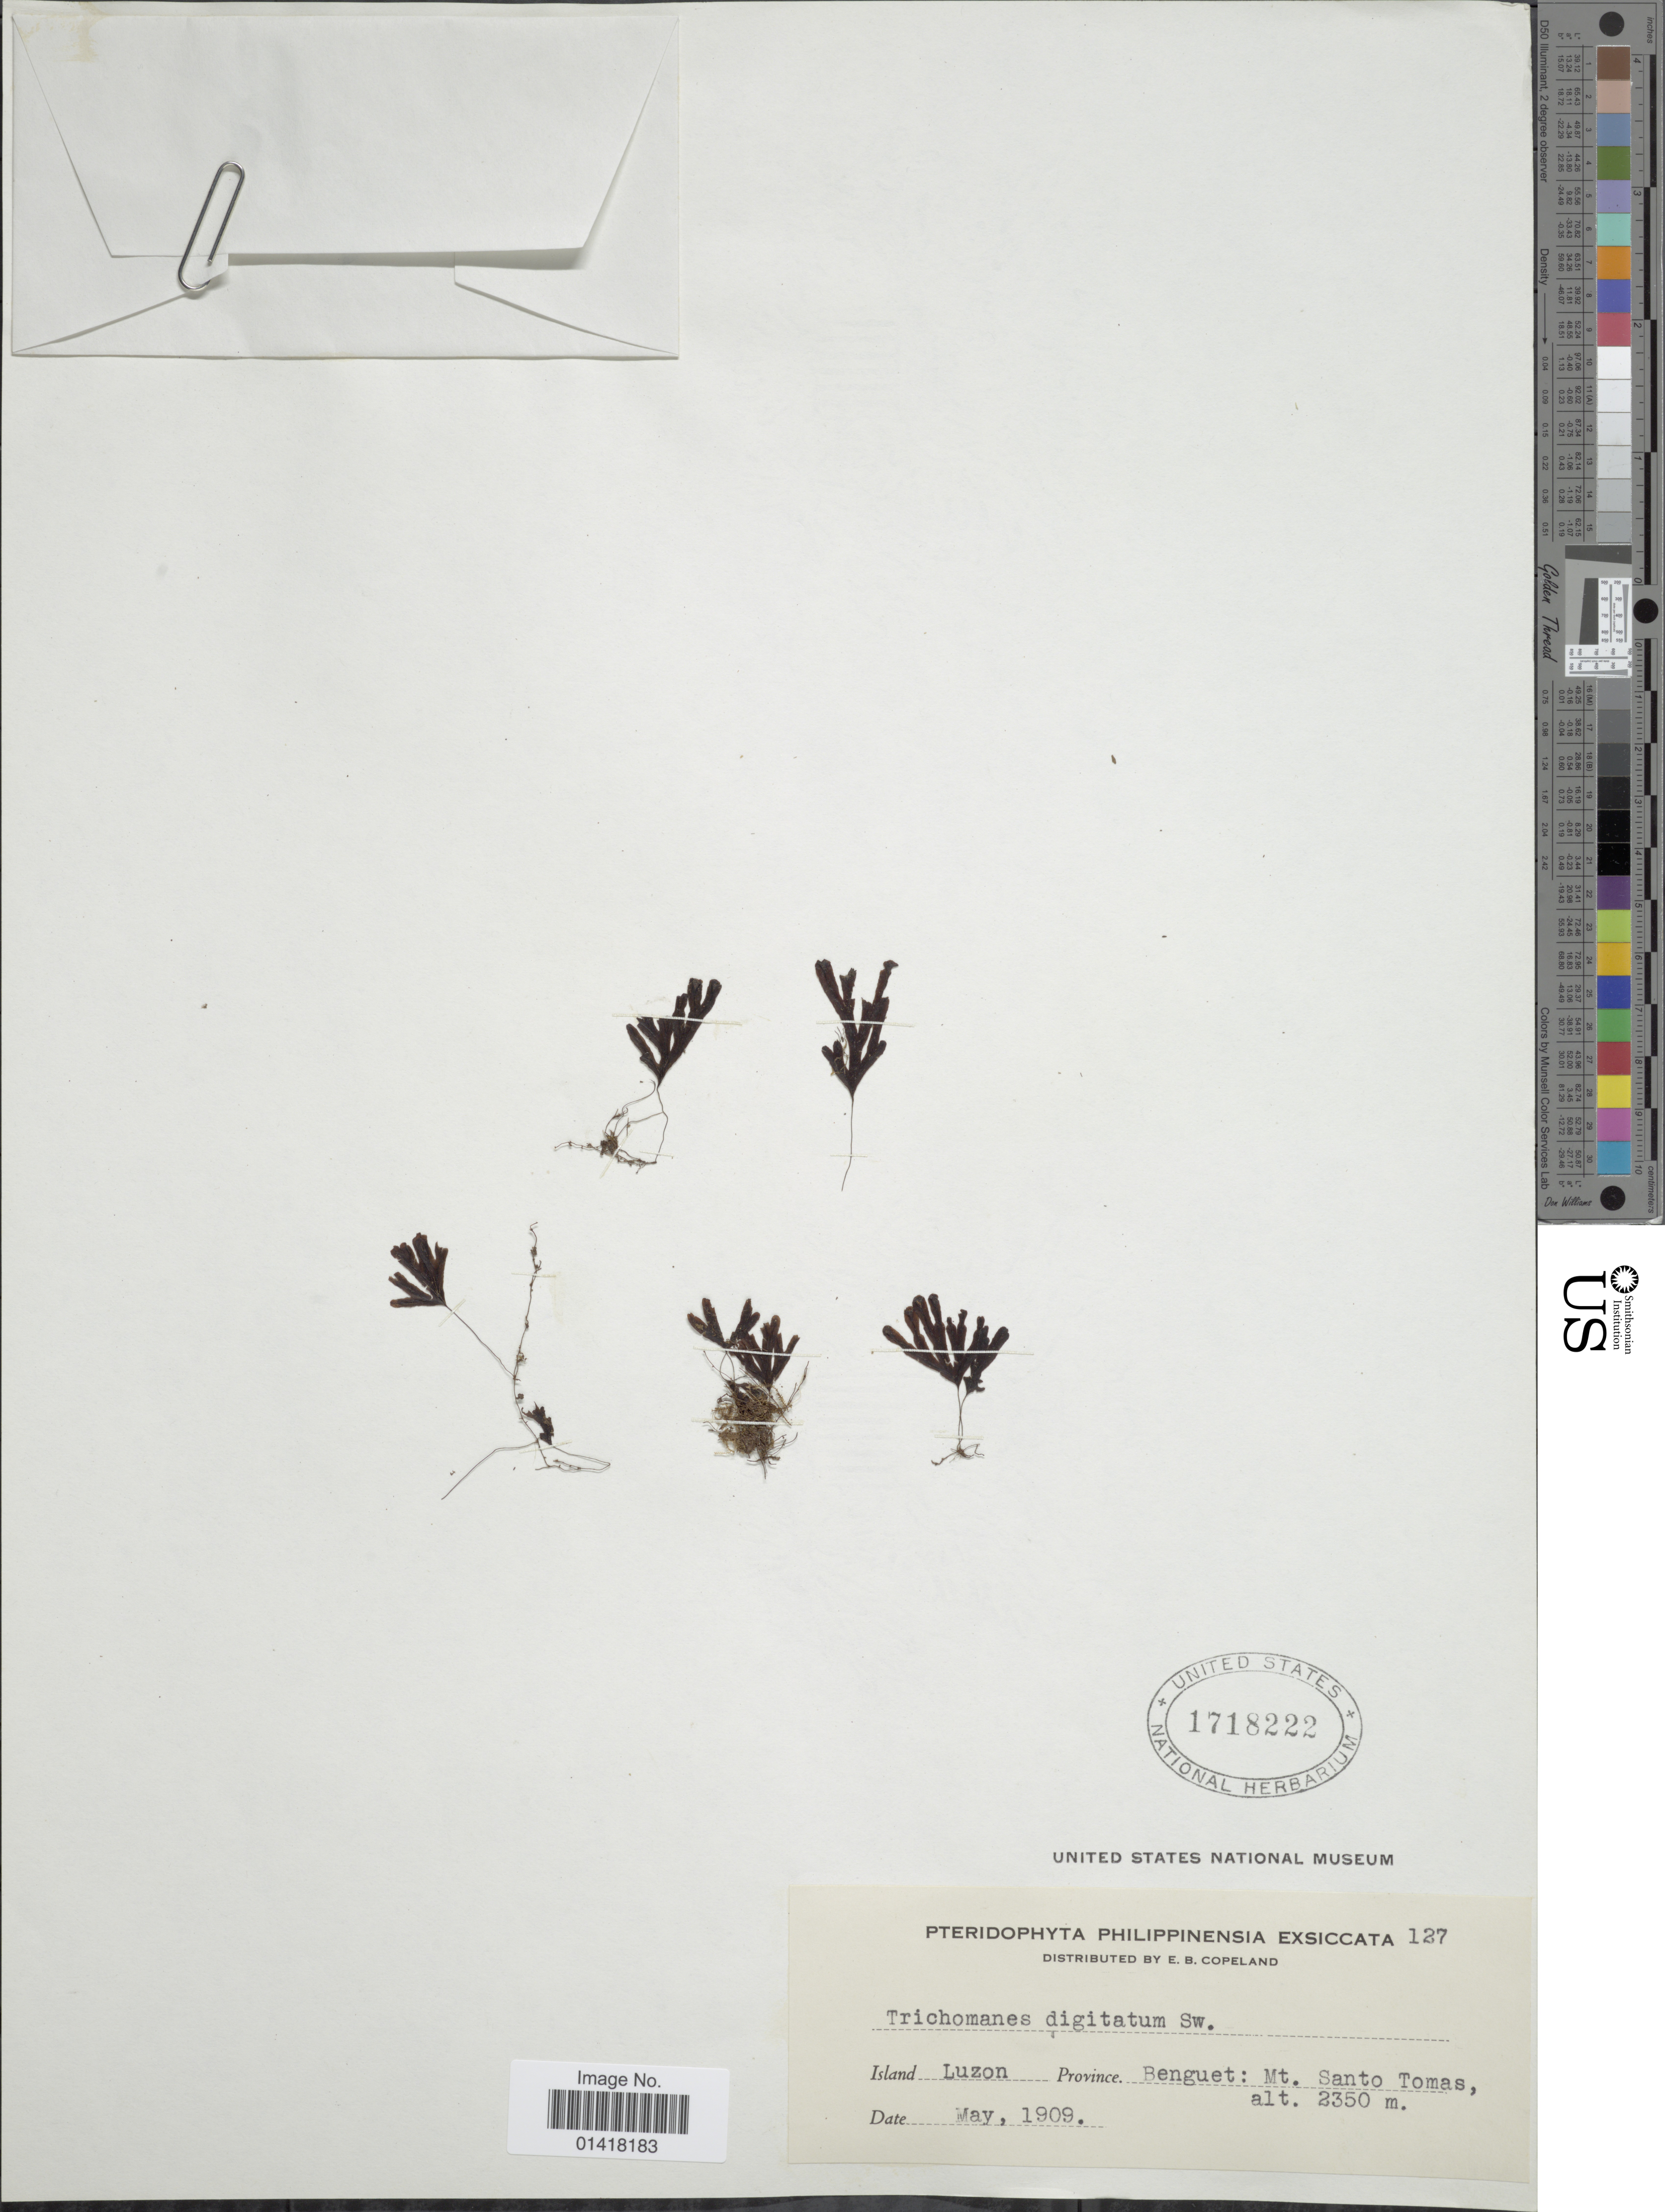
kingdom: Plantae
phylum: Tracheophyta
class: Polypodiopsida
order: Hymenophyllales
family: Hymenophyllaceae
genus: Hymenophyllum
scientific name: Hymenophyllum digitatum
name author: (Sw.) Fosberg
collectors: E. B. Copeland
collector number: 127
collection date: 1909-05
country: Philippines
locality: Island Luzon, province Benguet: Mt. Santo Tomas.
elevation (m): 2350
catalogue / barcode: US 1718222